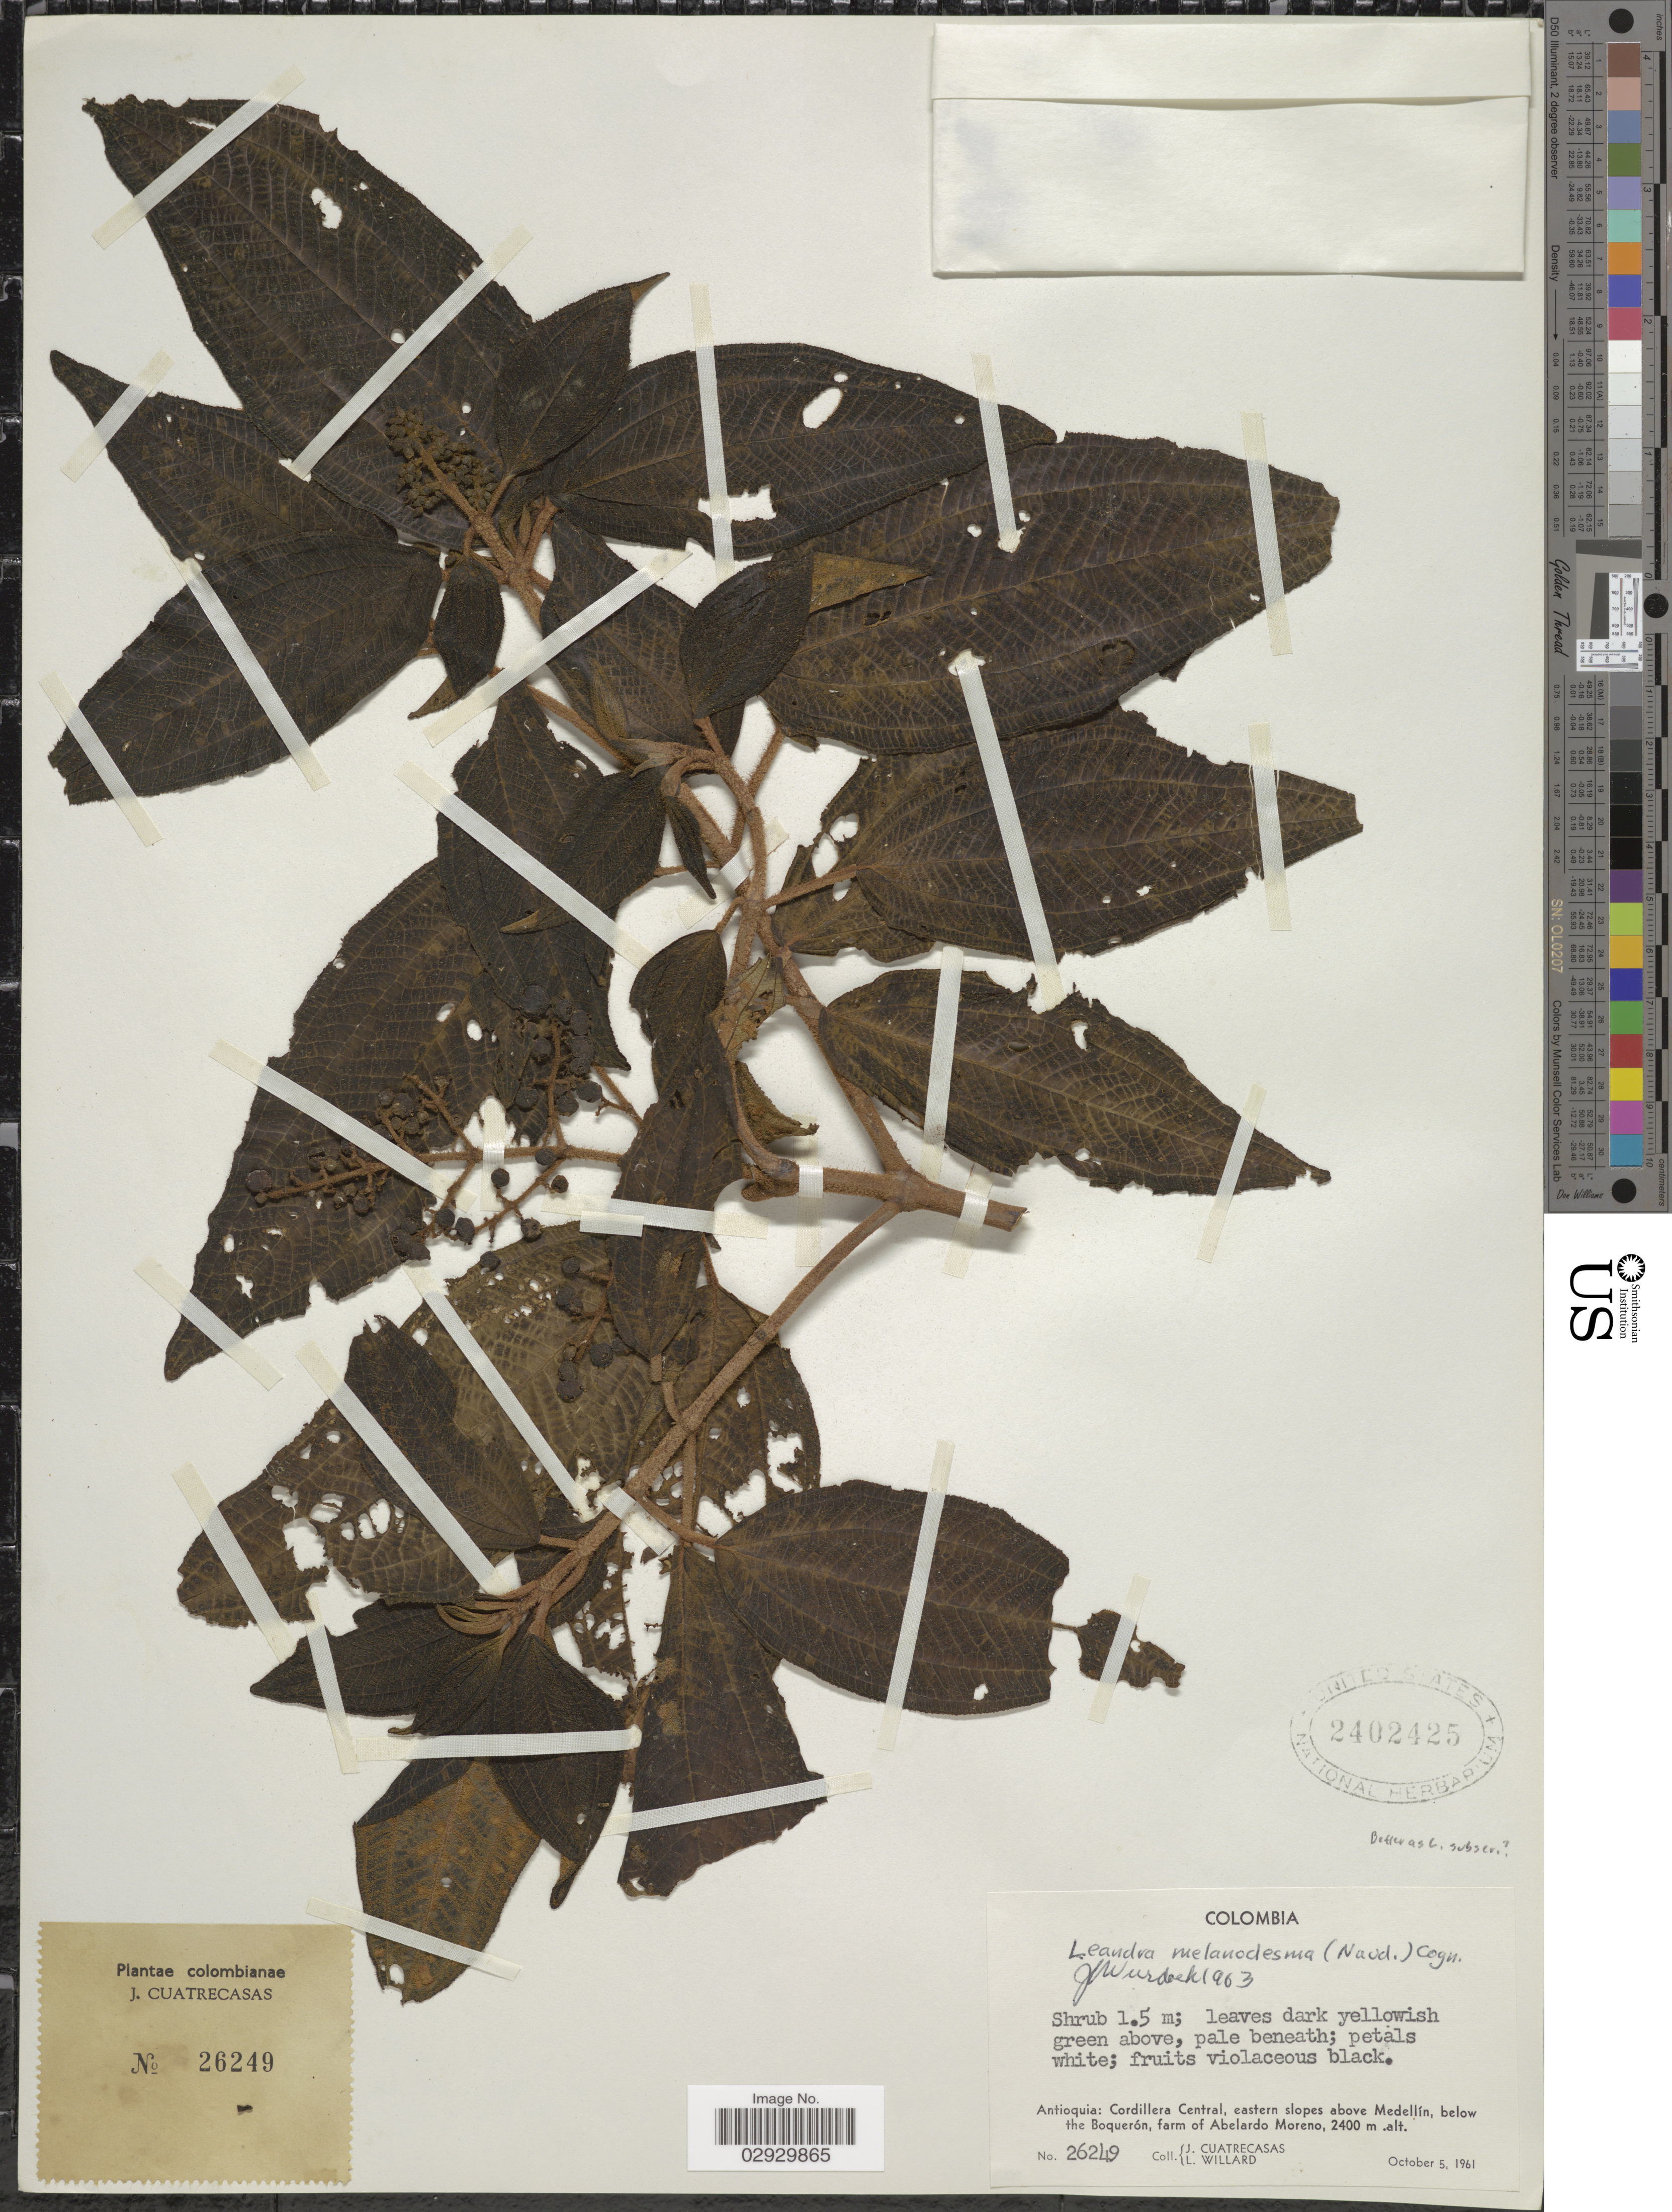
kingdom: Plantae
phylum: Tracheophyta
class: Magnoliopsida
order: Myrtales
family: Melastomataceae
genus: Leandra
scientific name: Leandra melanodesma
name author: (Naudin) Cogn.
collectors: J. Cuatrecasas & L. Willard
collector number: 26249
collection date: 1961-10-05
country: Colombia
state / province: Antioquia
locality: Cordillera Central, eastern slopes above Medellín, below the Boquerón, farm of Abelardo Moreno.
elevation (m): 2400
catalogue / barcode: US 2402425